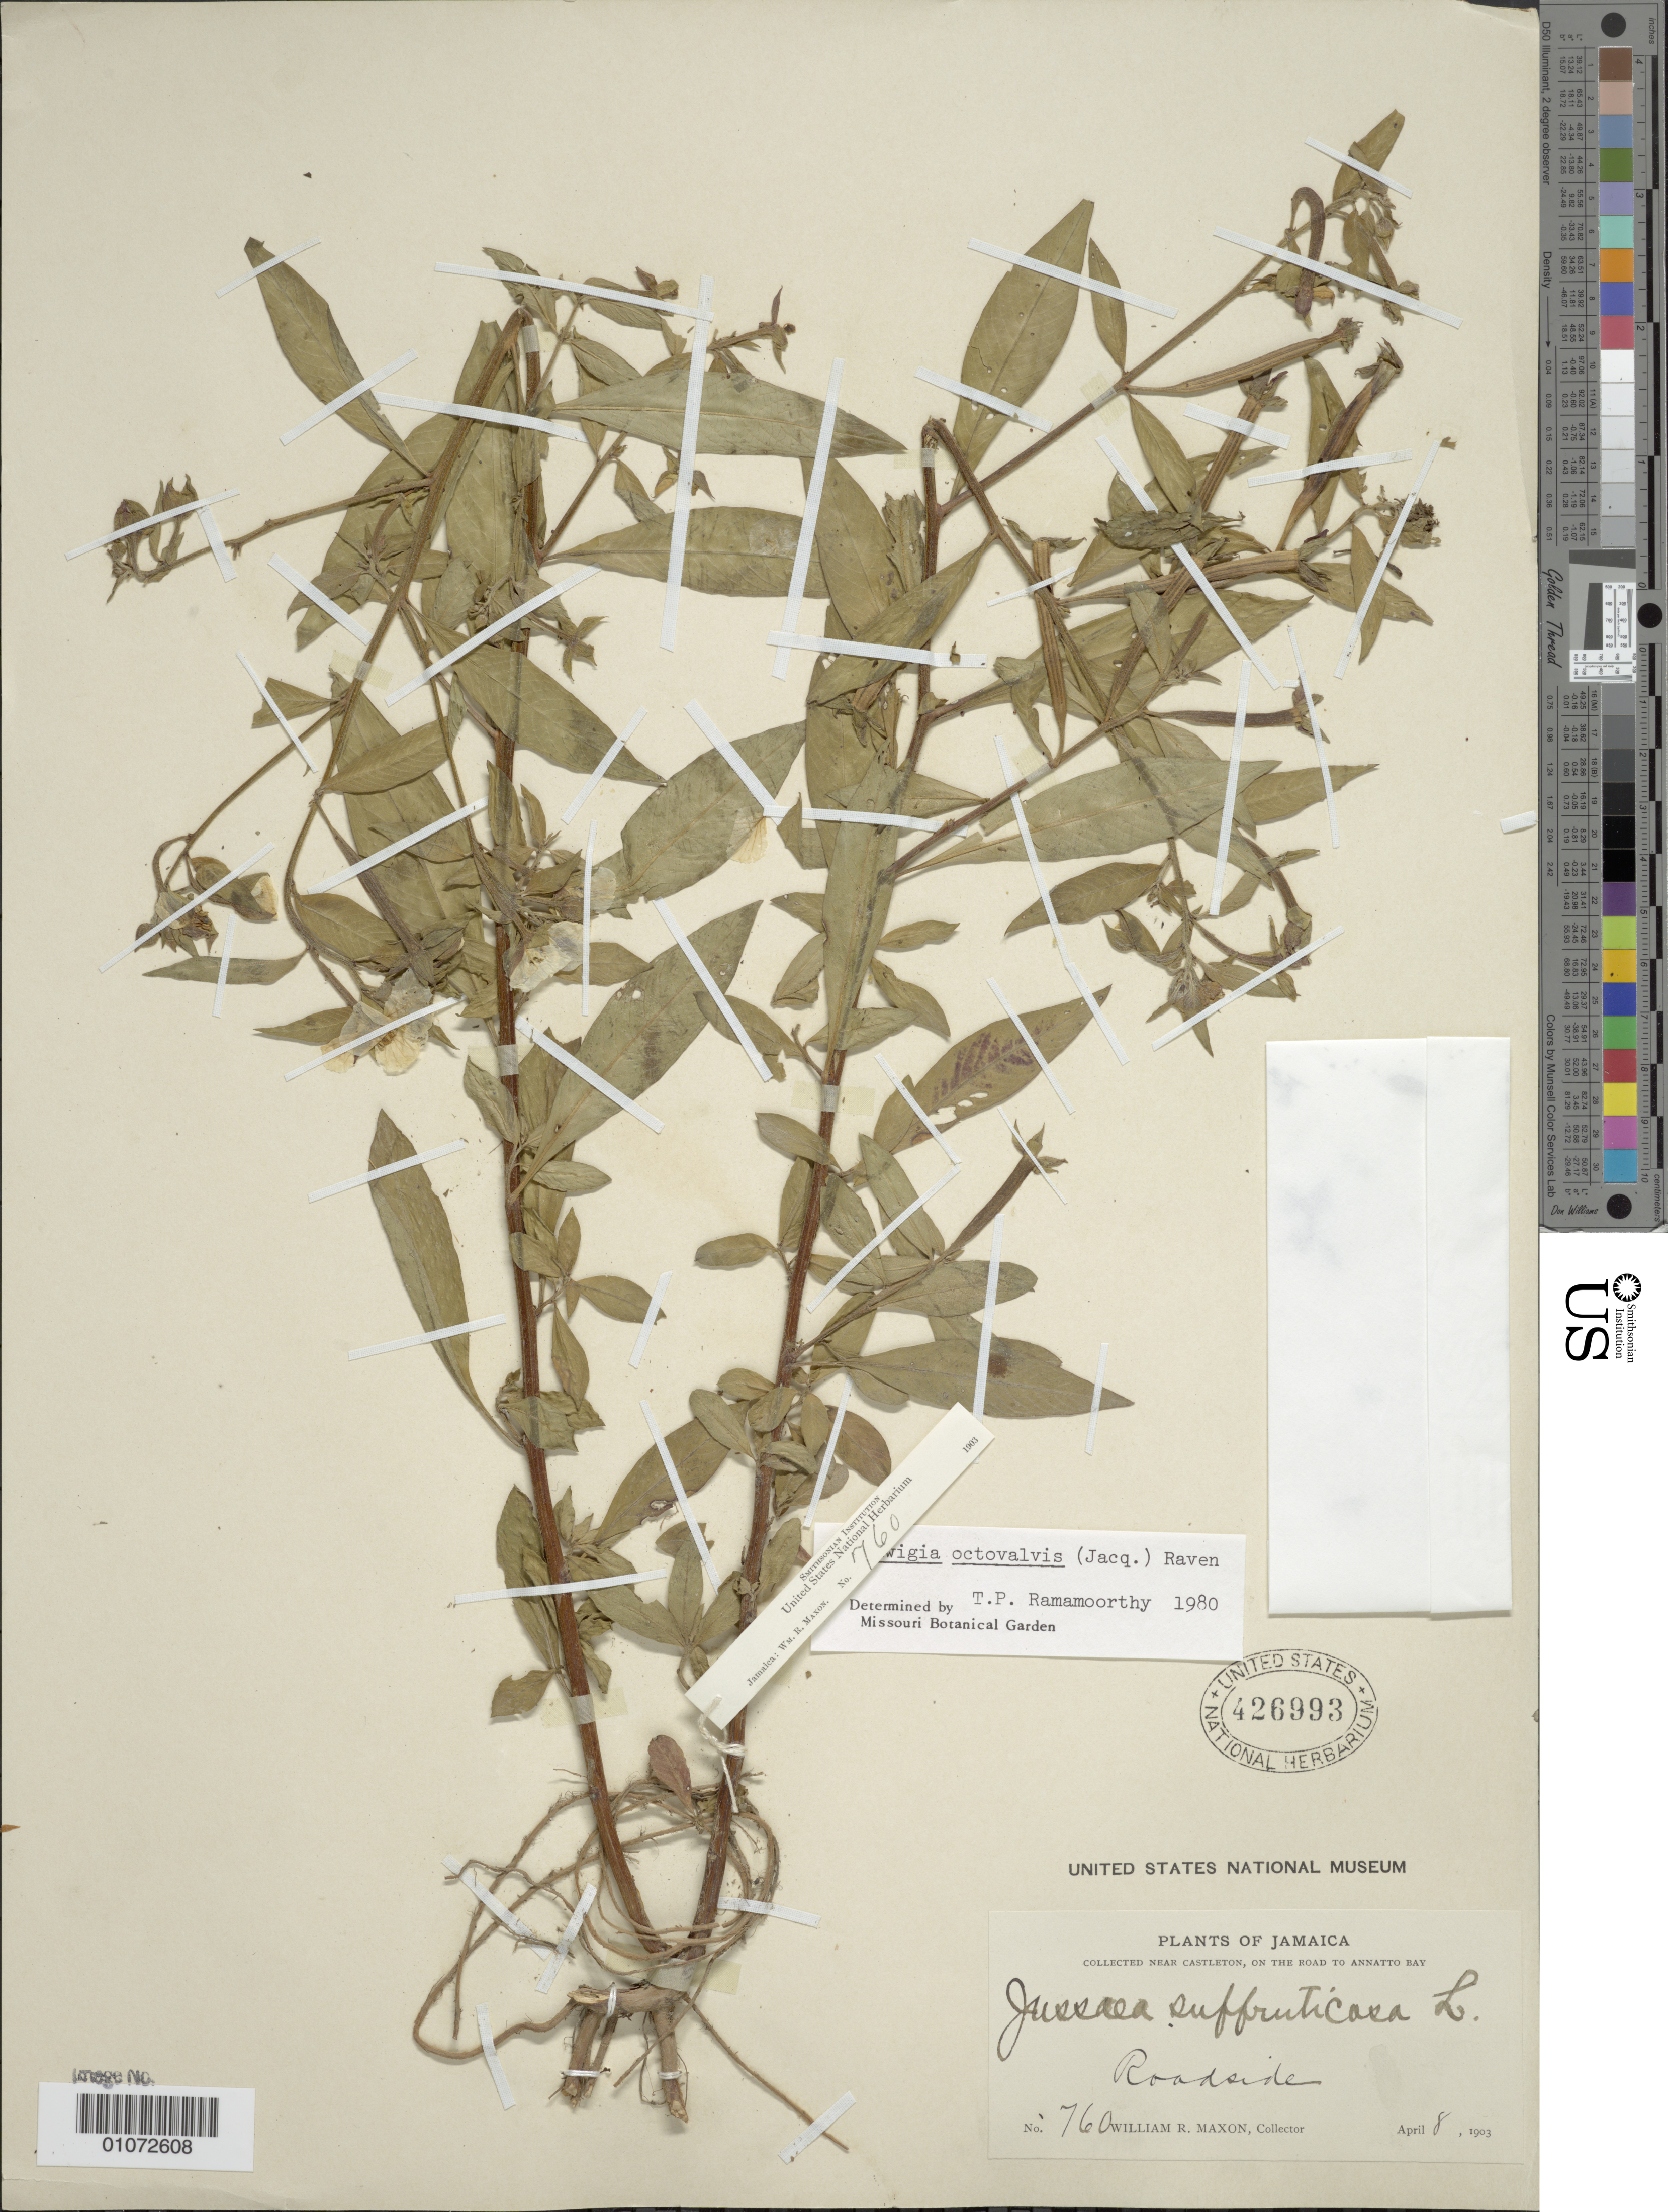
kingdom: Plantae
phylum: Tracheophyta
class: Magnoliopsida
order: Myrtales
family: Onagraceae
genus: Ludwigia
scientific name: Ludwigia octovalvis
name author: (Jacq.) P.H. Raven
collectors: W. R. Maxon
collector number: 760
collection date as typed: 08 Apr 1903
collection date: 1903-04-08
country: Jamaica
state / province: Saint Mary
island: Jamaica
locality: Roadside.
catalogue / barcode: US 426993